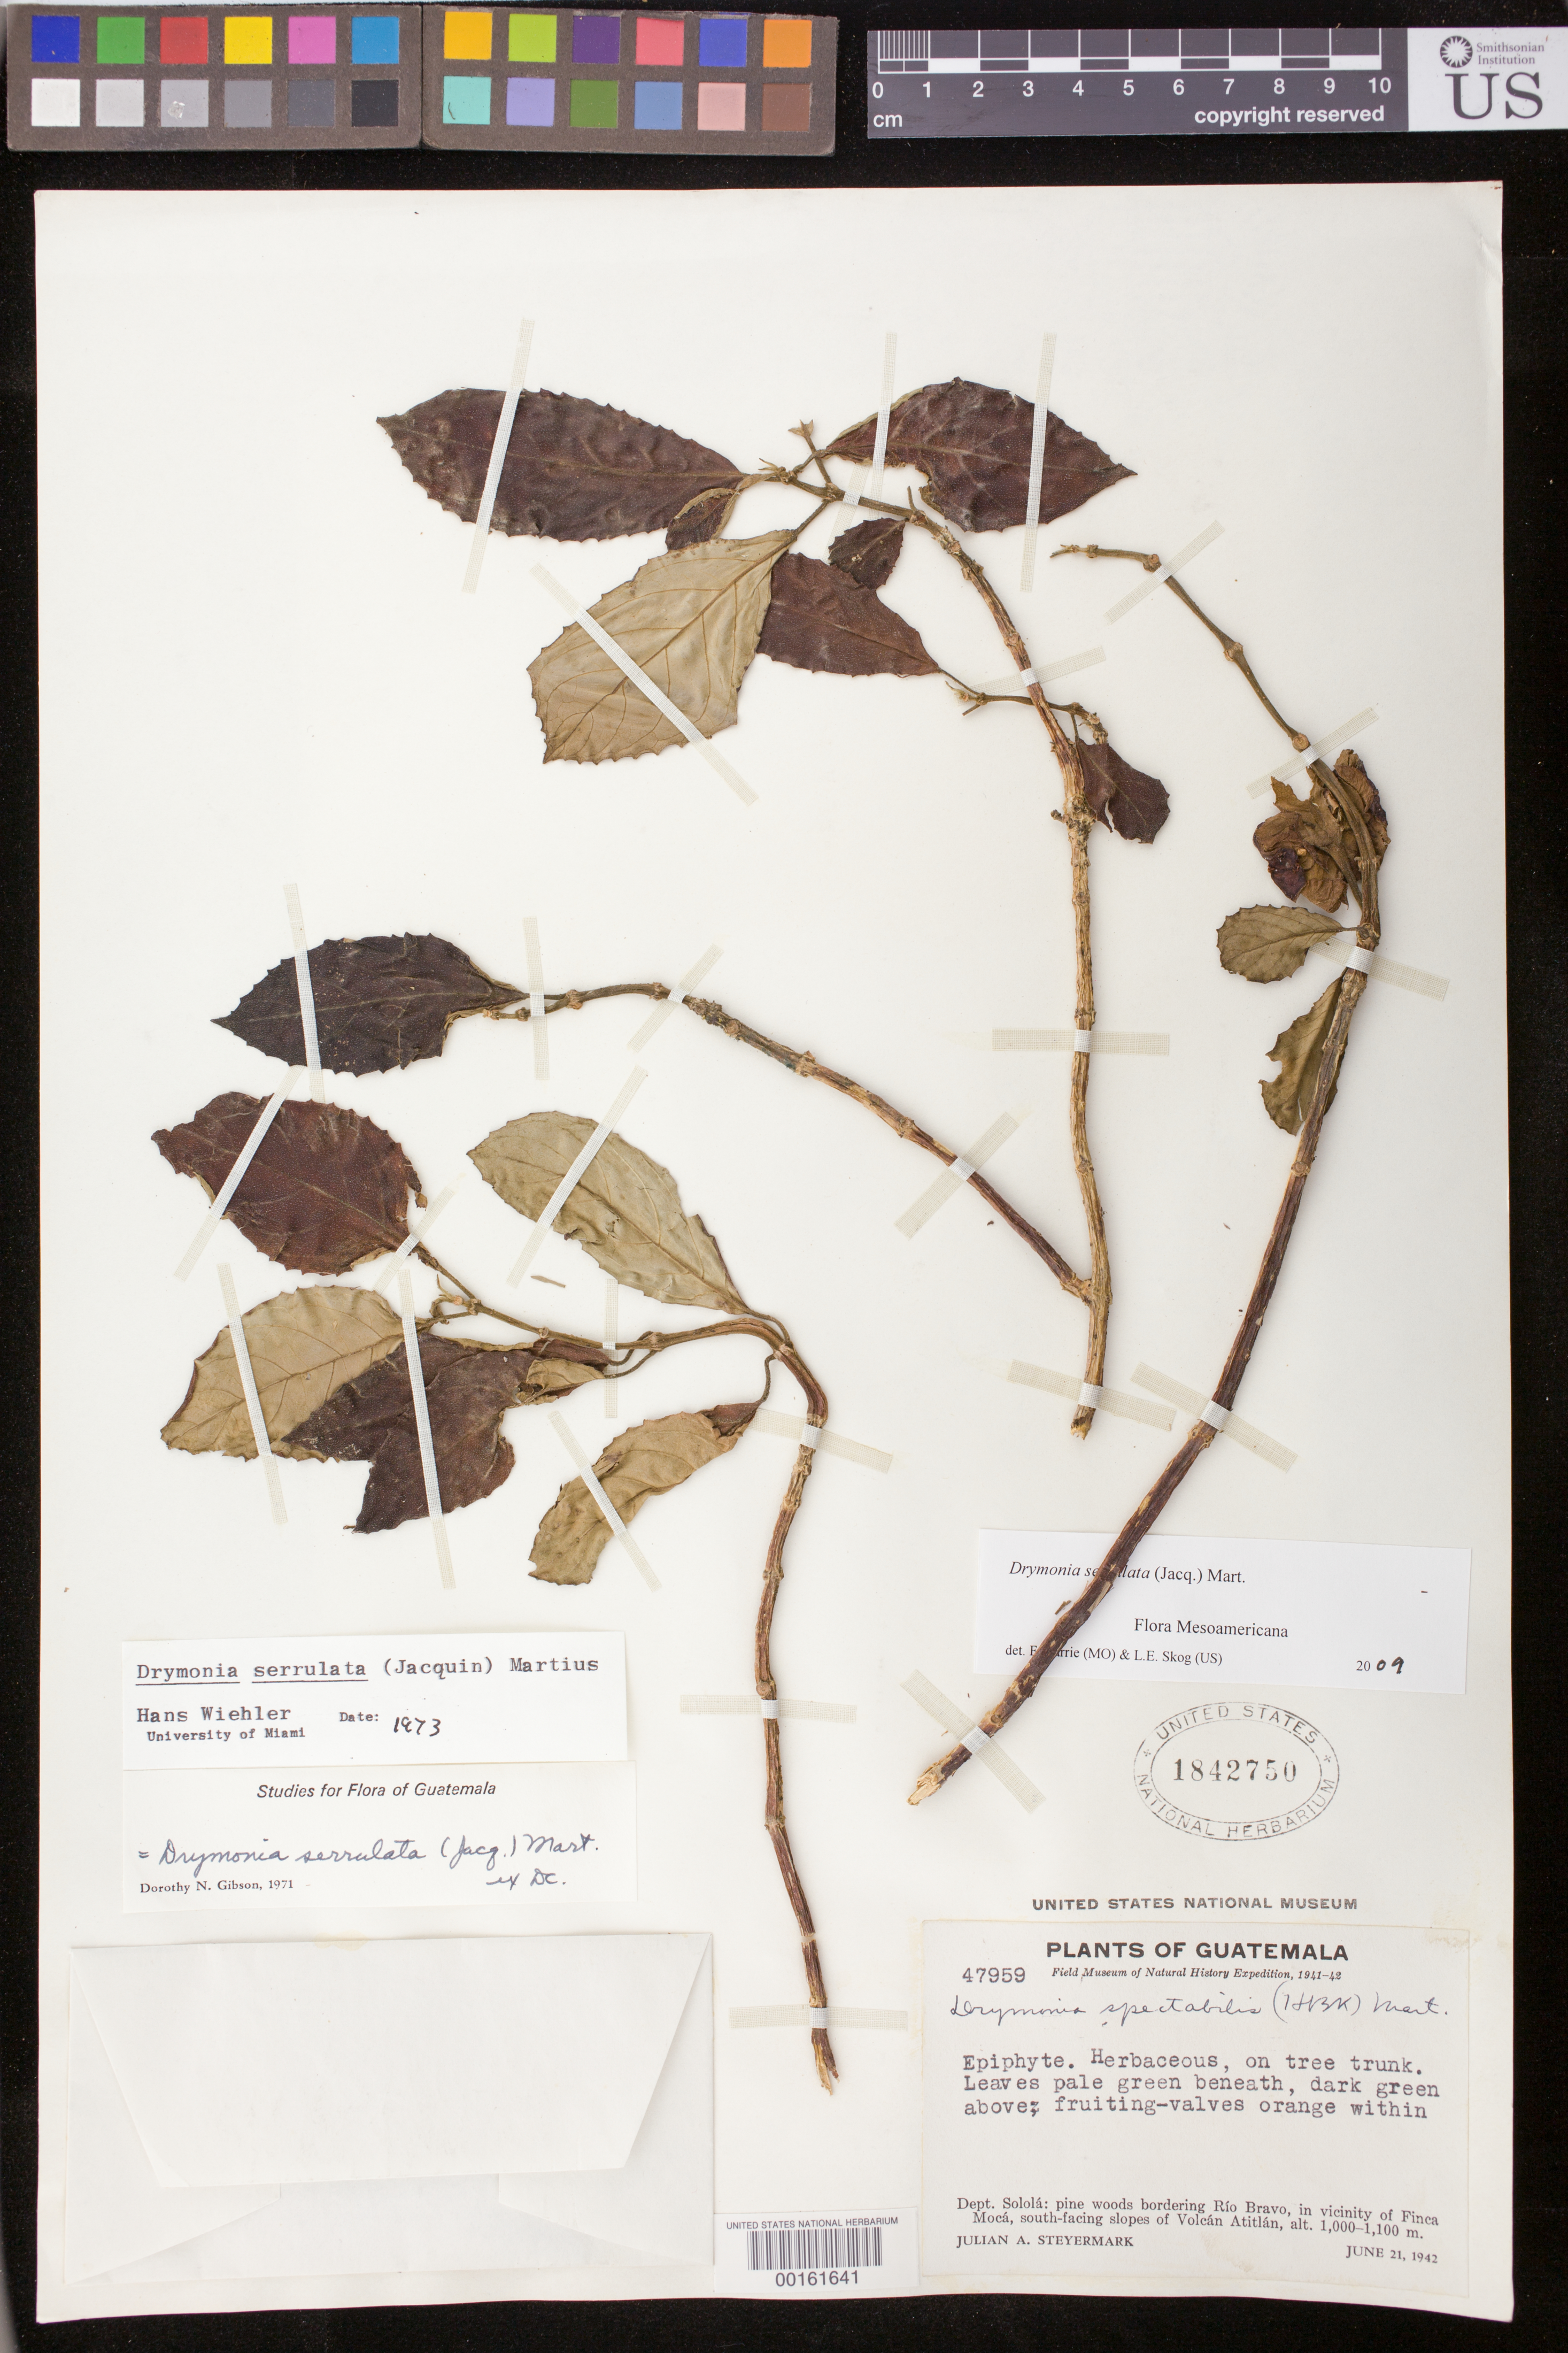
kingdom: Plantae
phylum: Tracheophyta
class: Magnoliopsida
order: Lamiales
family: Gesneriaceae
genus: Drymonia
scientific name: Drymonia serrulata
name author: (Jacq.) Mart.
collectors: J. Steyermark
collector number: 47959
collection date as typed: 21 Jun 1942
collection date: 1942-06-21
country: Guatemala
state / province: Sololá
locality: Bordering Rio Bravo, in vicinity of Finca Moca, south-facing slopes of Volcan Atitlan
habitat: Pine woods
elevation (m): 1000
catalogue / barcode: US 1842750